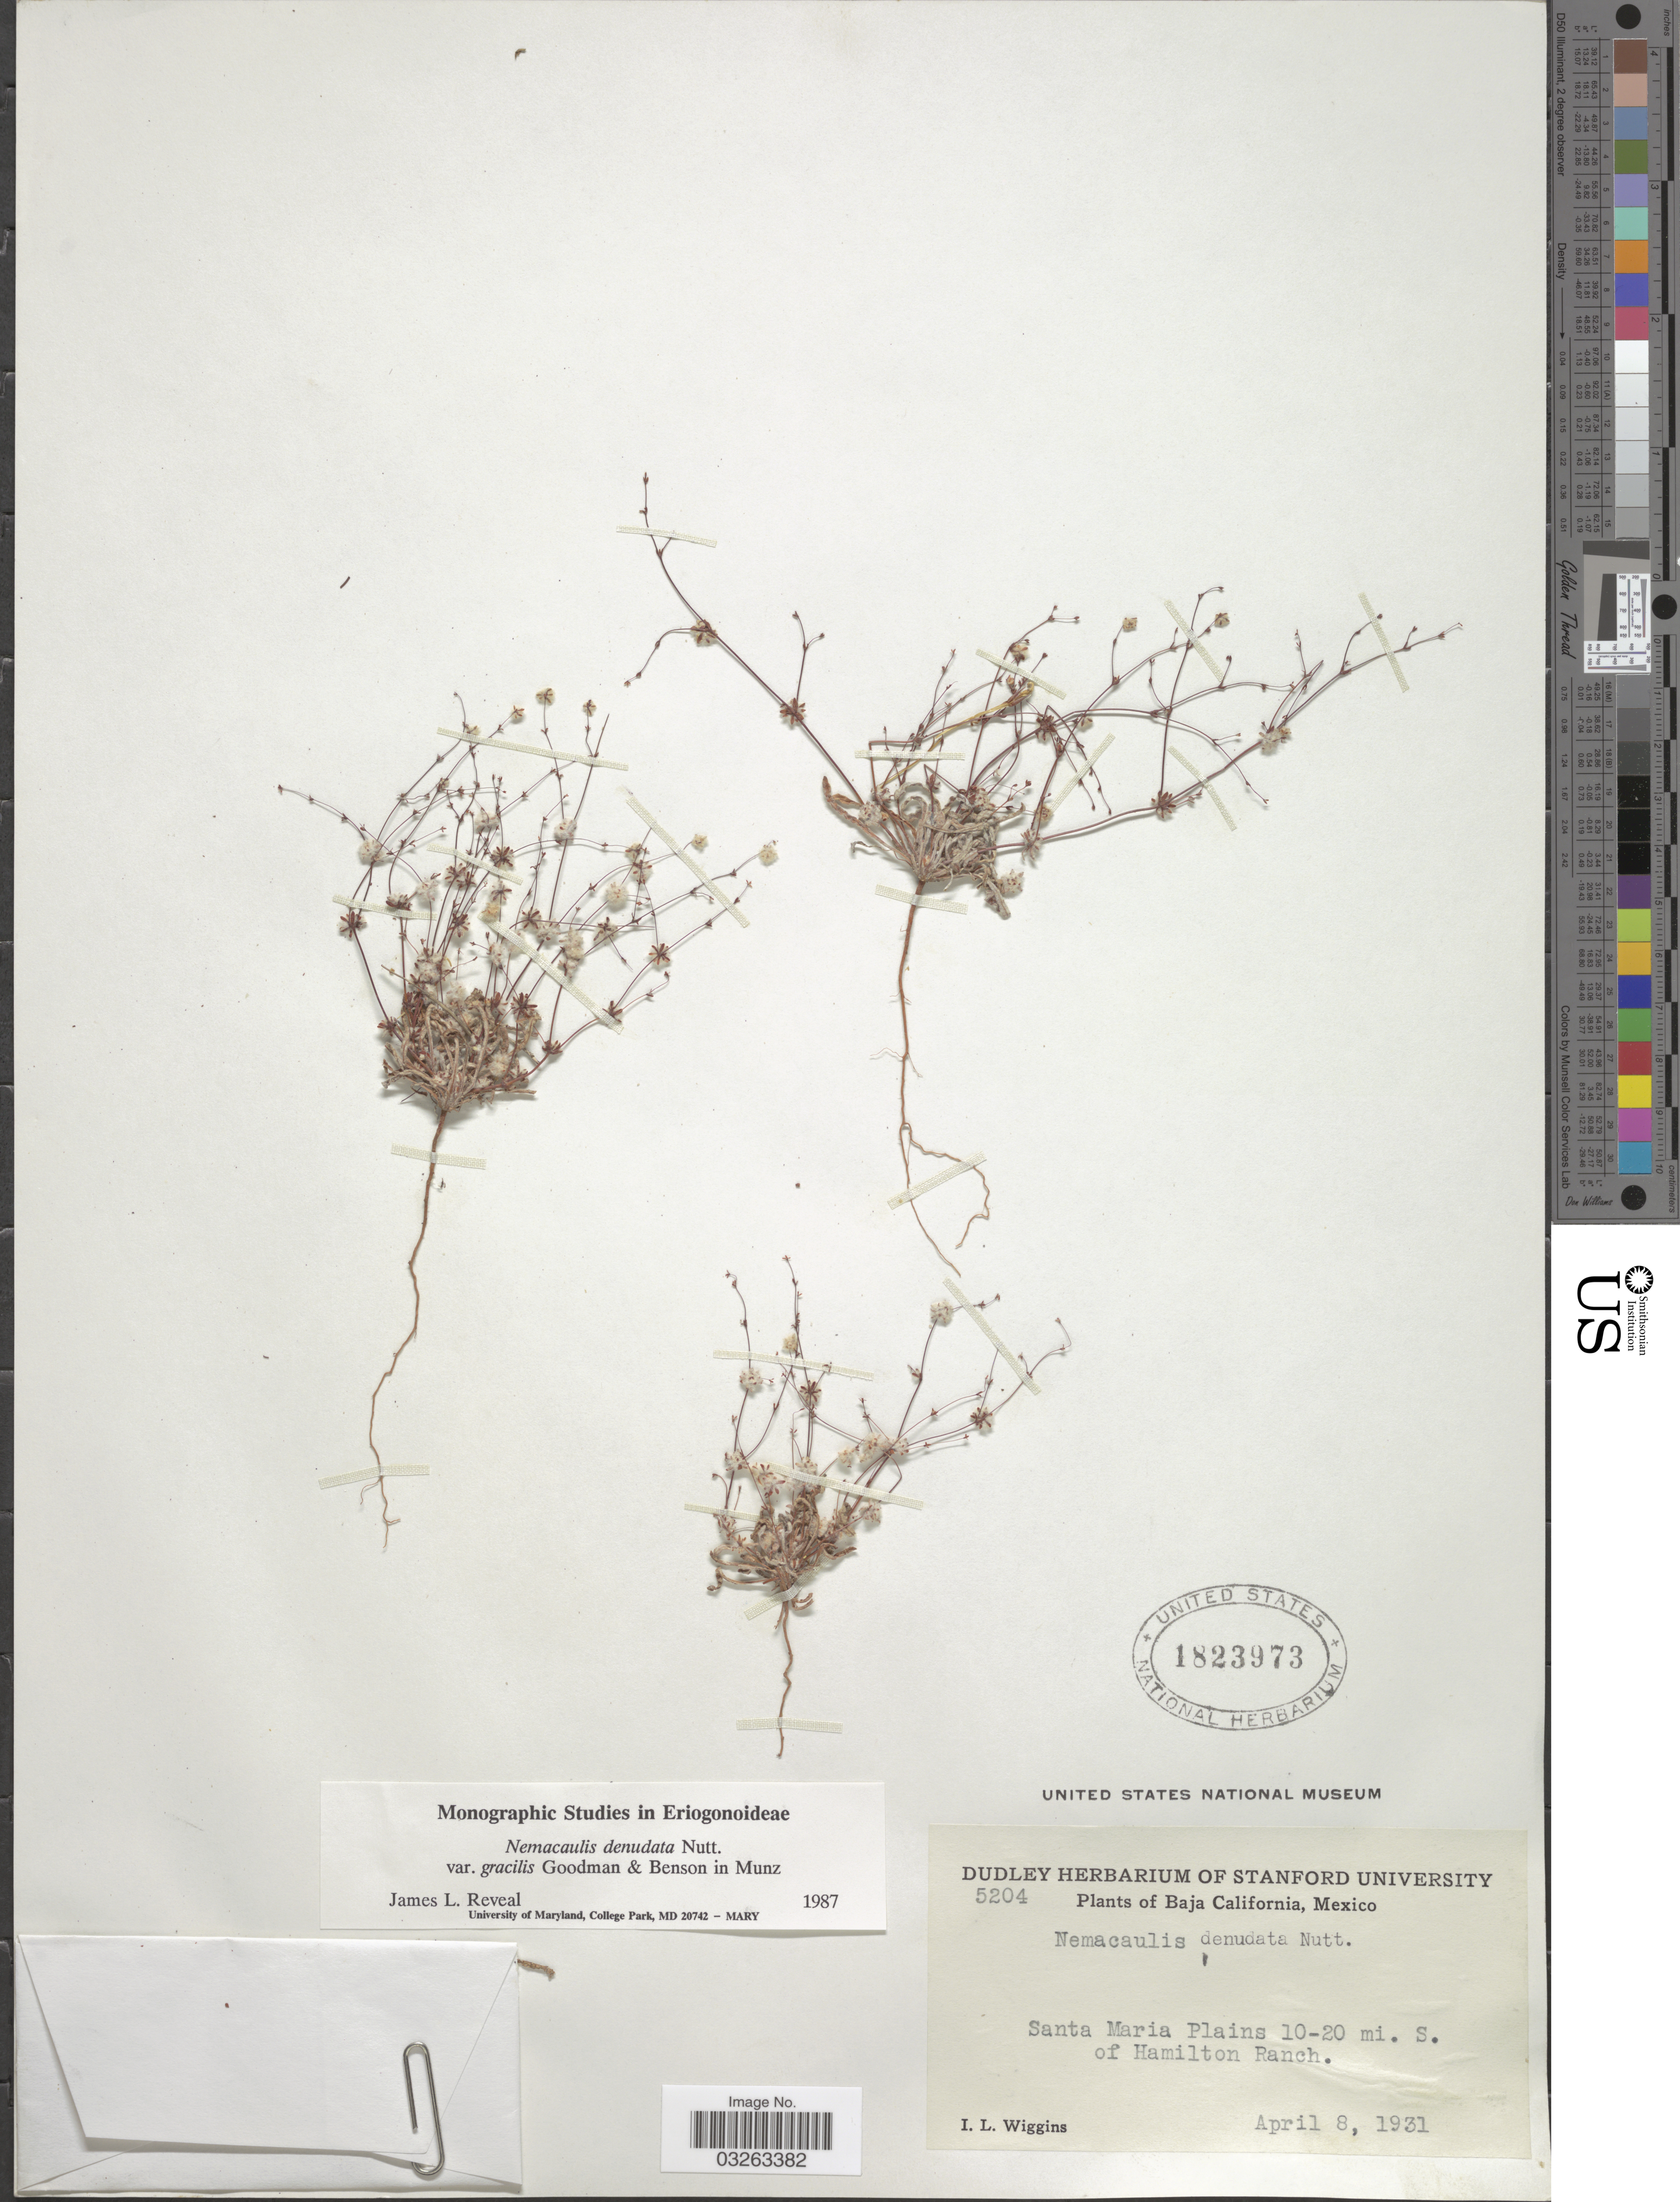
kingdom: Plantae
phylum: Tracheophyta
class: Magnoliopsida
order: Caryophyllales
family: Polygonaceae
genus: Nemacaulis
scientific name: Nemacaulis denudata var. gracilis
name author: Goodman & L.D. Benson in Munz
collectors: I. L. Wiggins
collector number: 5204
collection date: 1931-04-08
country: Mexico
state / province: Baja California Norte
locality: Santa Maria Plains 10-20 mi. S. of Hamilton Ranch.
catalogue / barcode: US 1823973